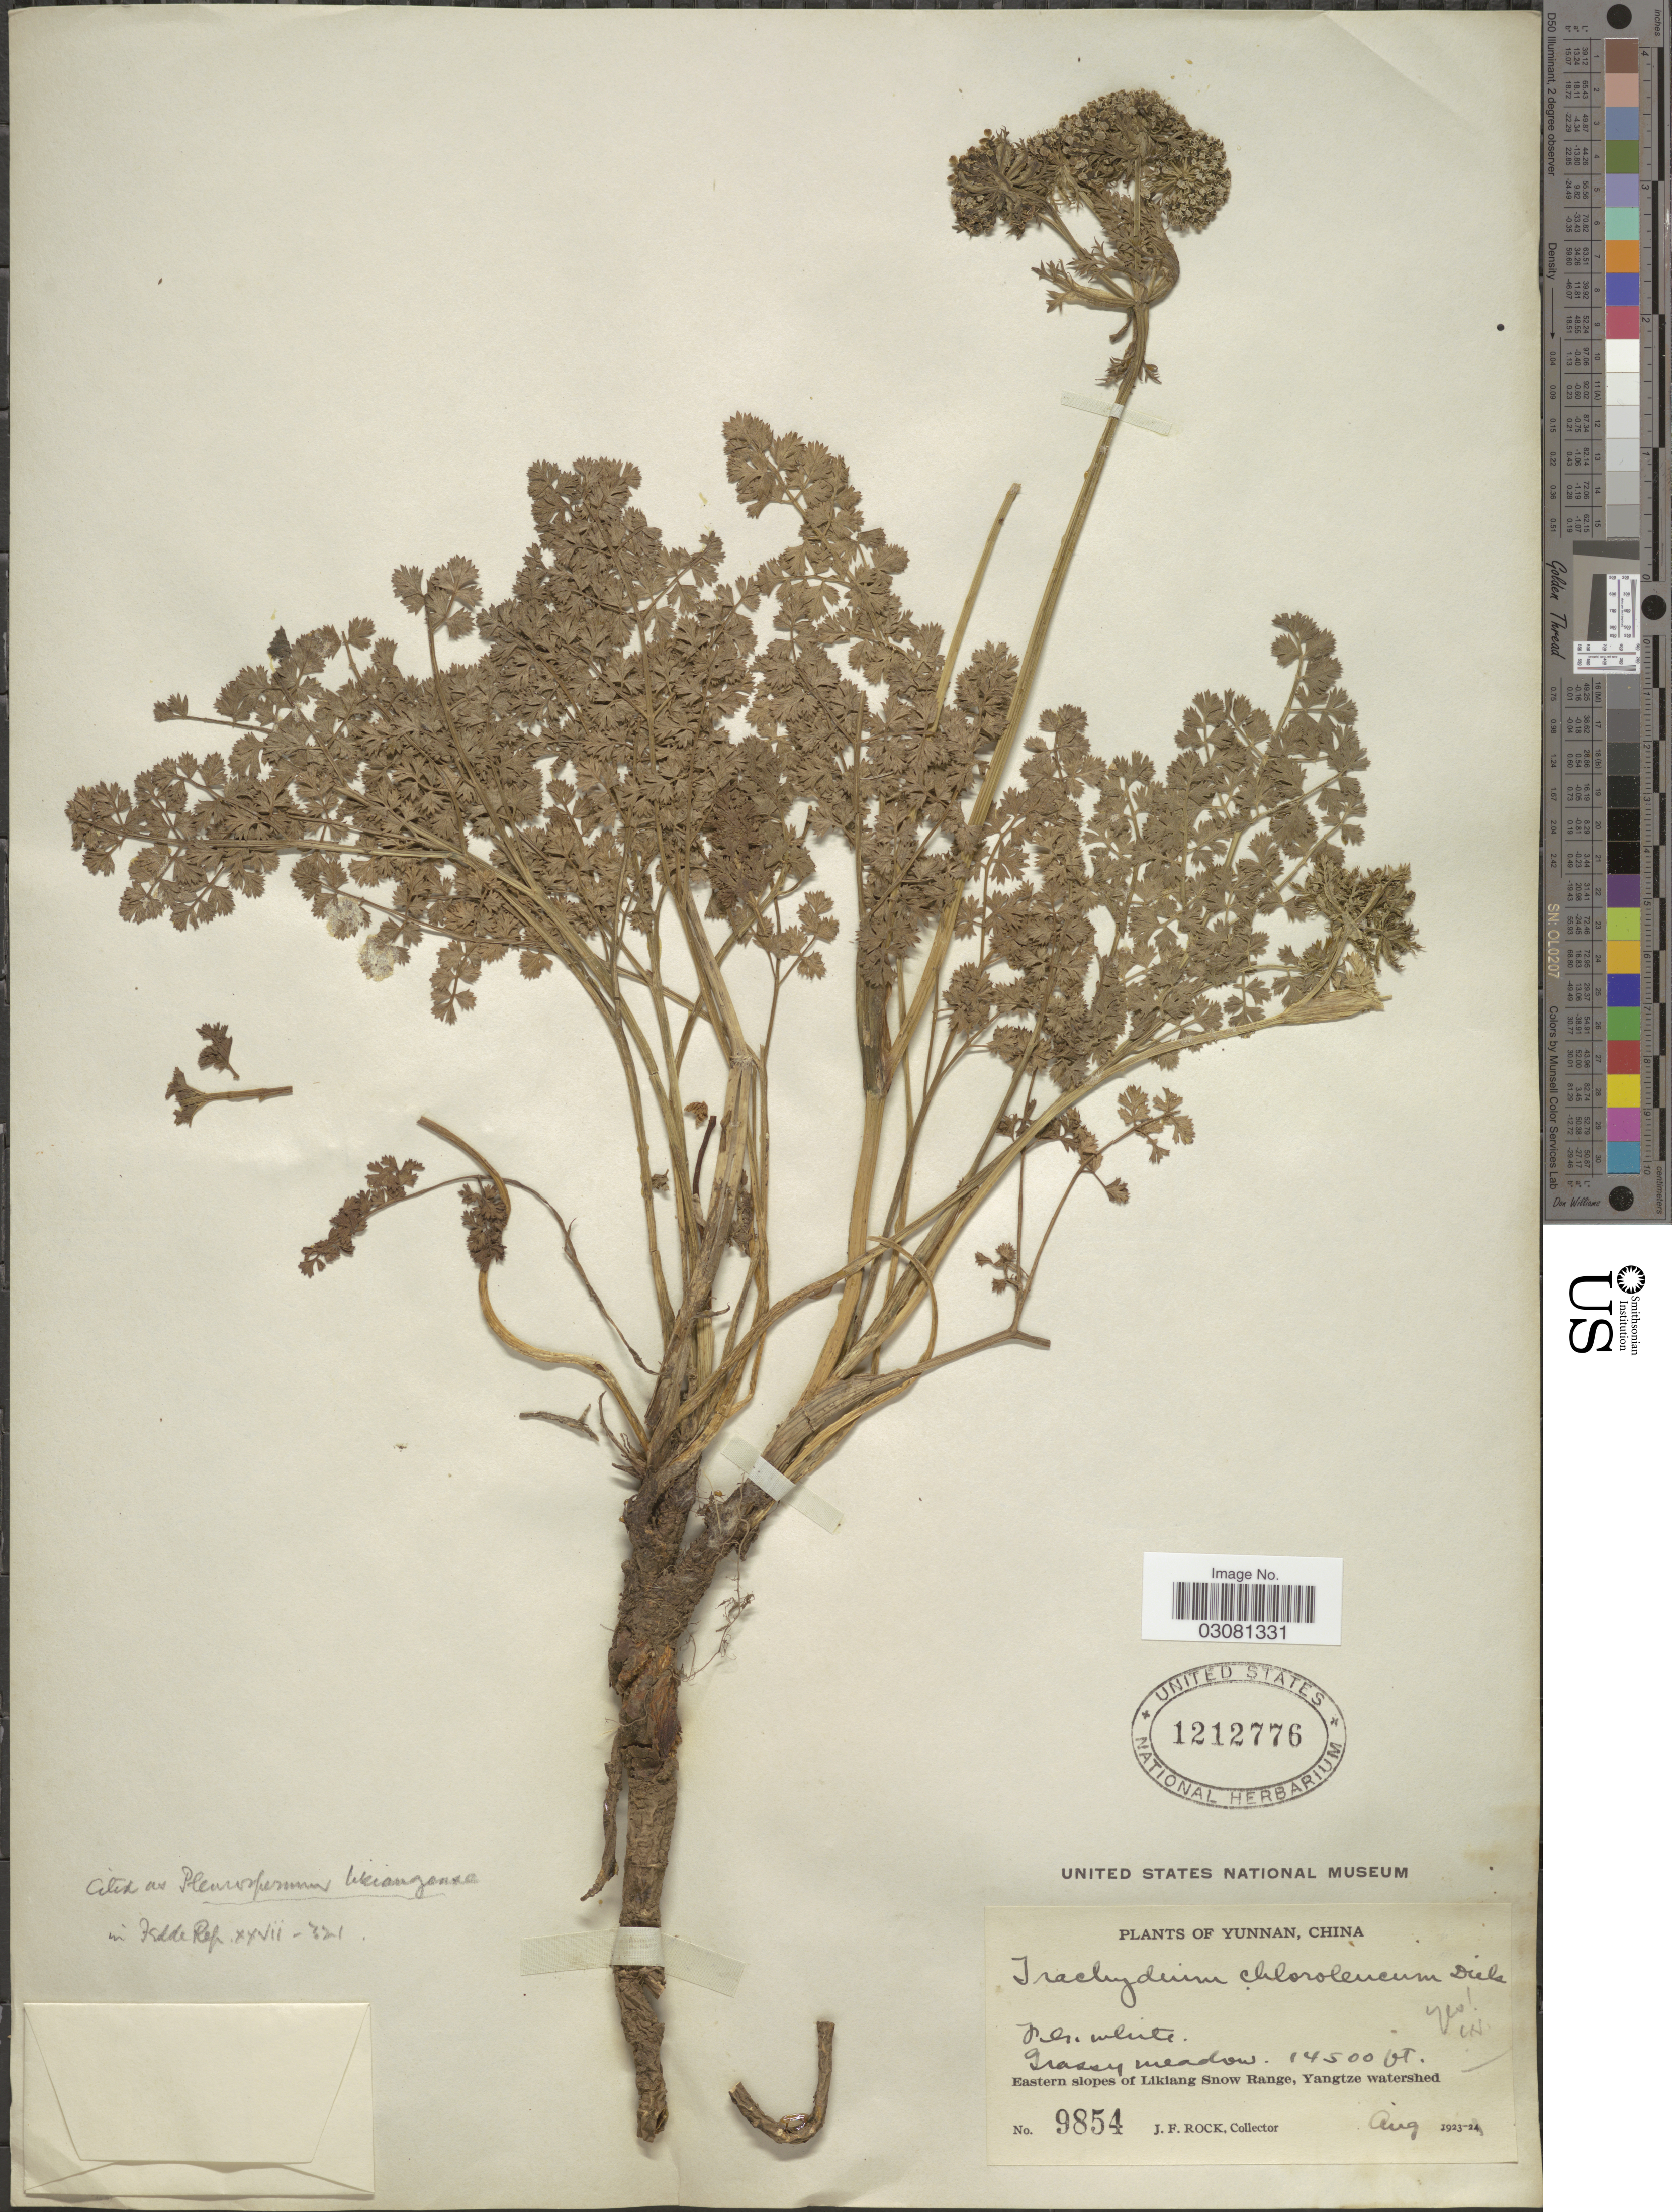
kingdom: Plantae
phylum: Tracheophyta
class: Magnoliopsida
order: Apiales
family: Apiaceae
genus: Trachydium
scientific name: Trachydium chloroleucum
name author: Diels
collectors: J. Rock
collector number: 9854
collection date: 1923-08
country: China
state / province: Yunnan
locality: Eastern slopes of Likiang Snow Range, Yangtze watershed.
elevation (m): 4420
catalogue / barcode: US 1212776